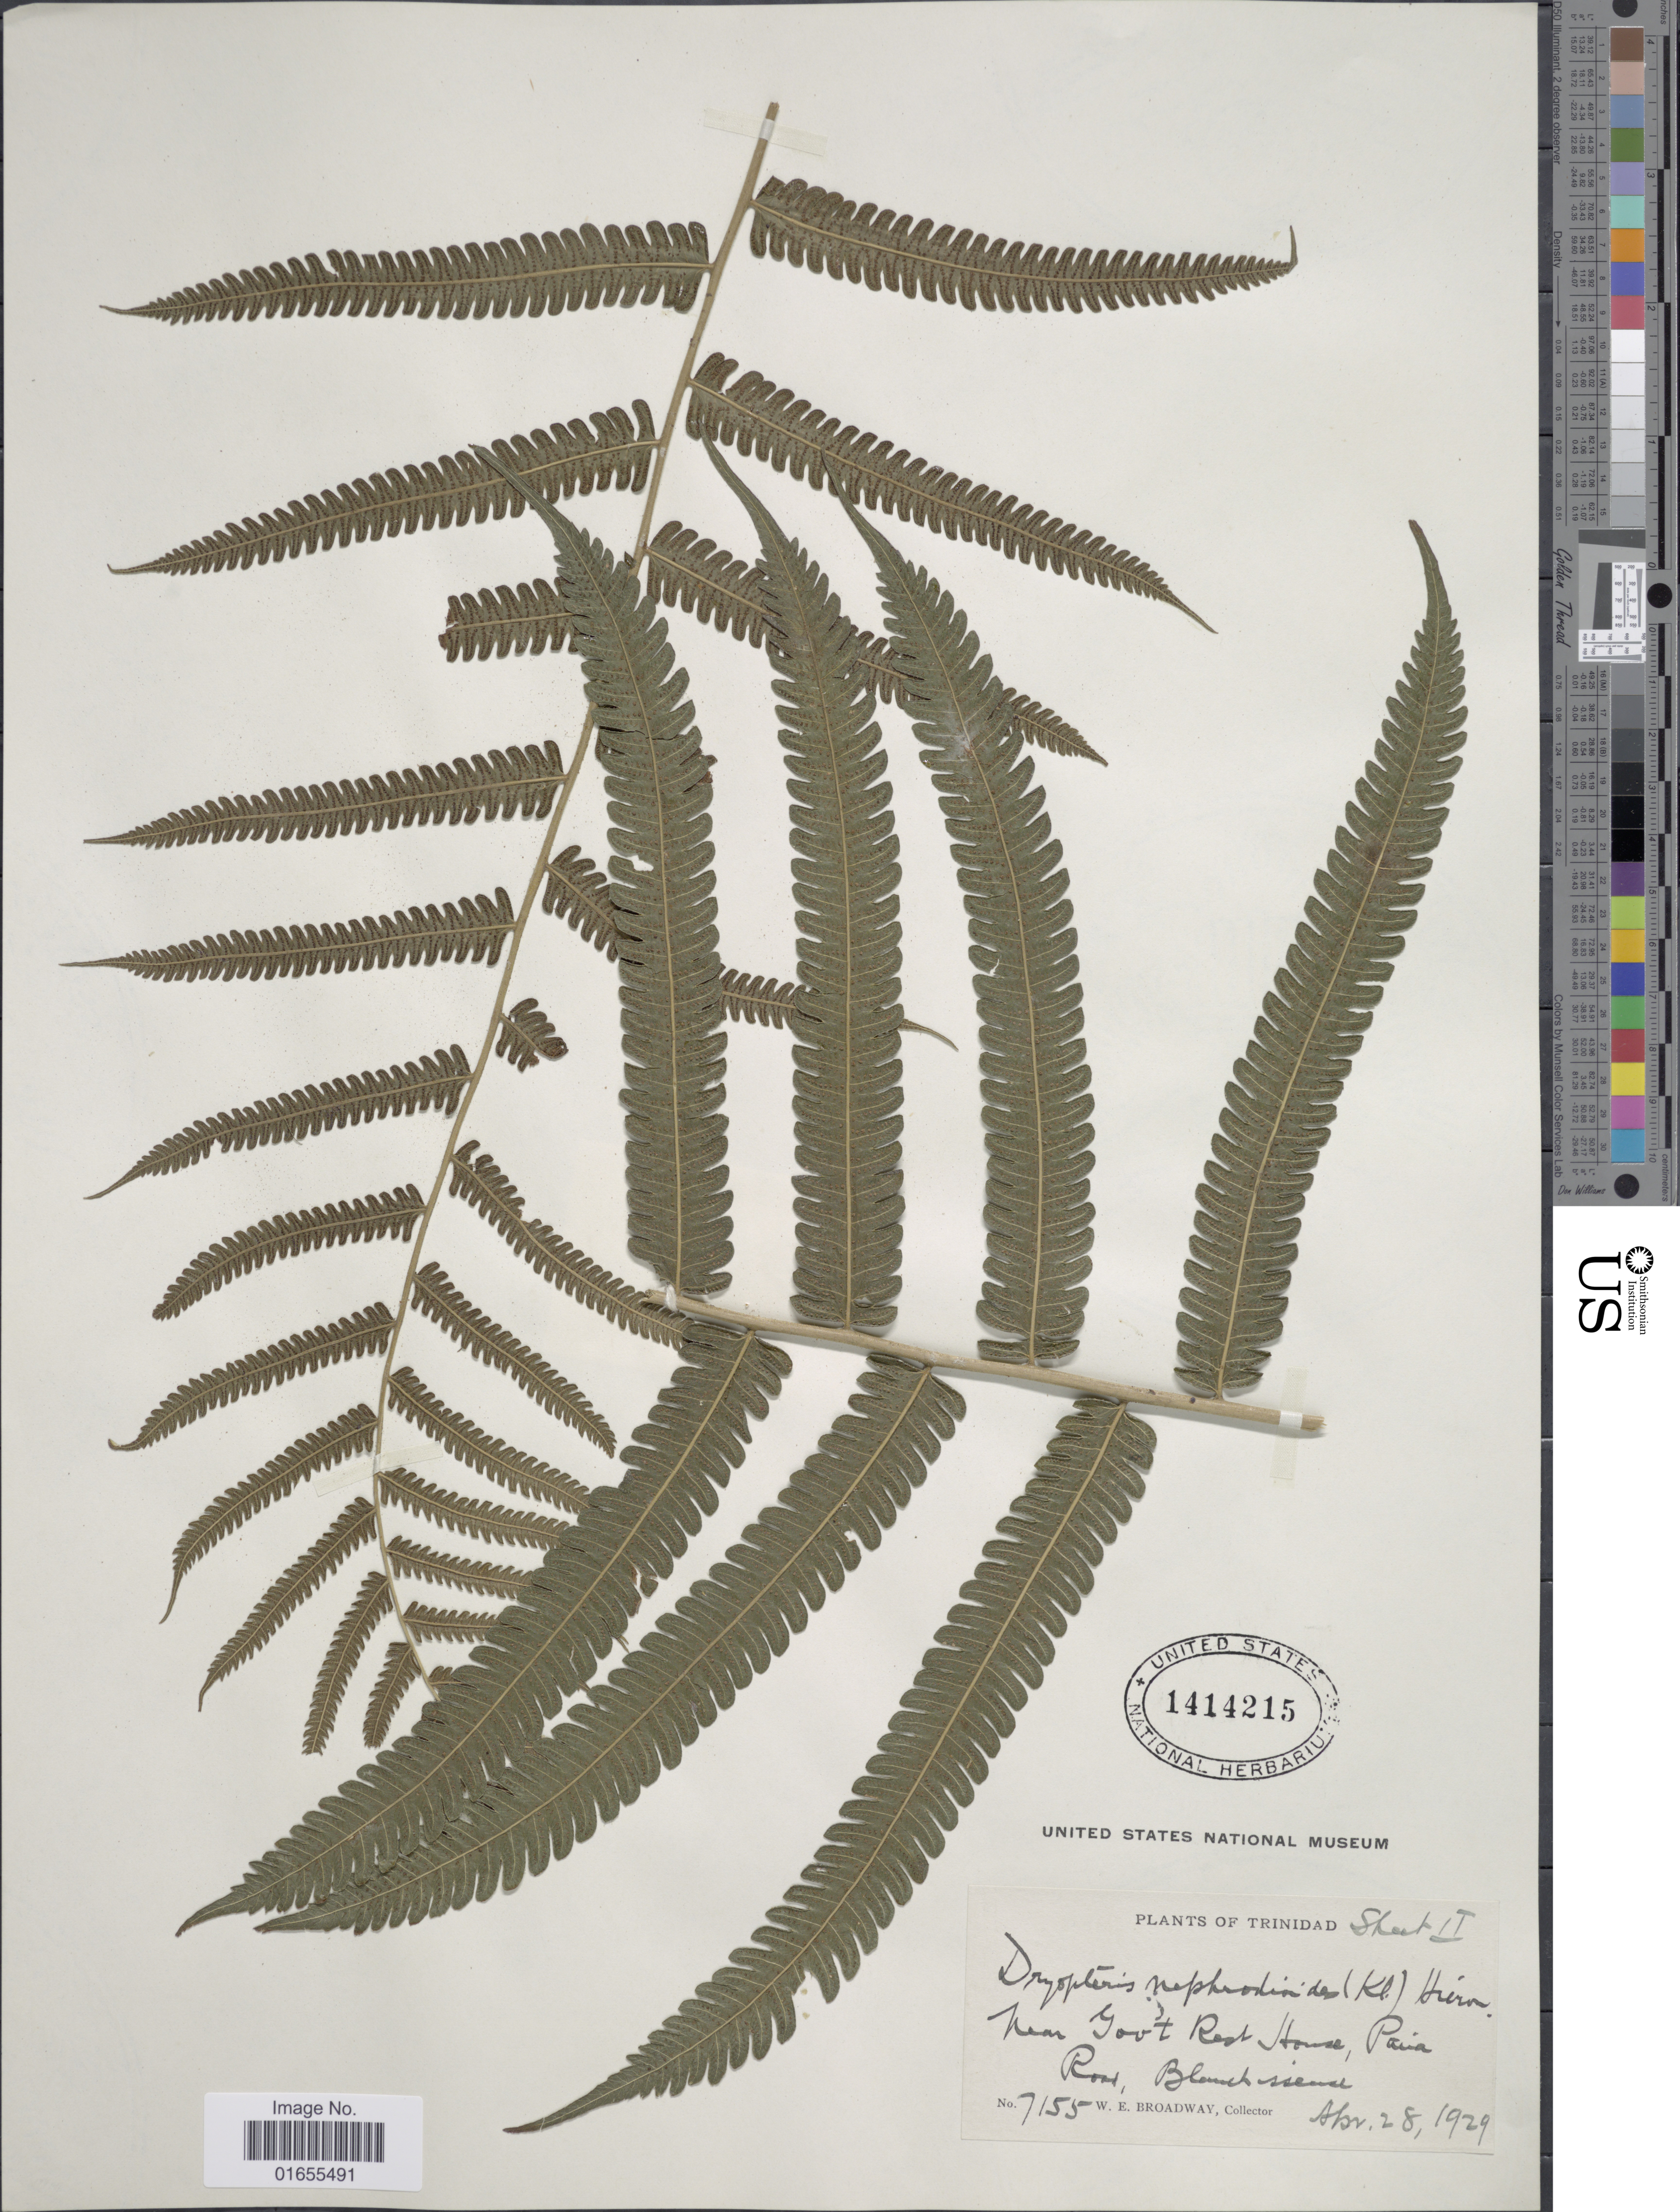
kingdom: Plantae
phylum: Tracheophyta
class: Polypodiopsida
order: Polypodiales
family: Thelypteridaceae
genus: Goniopteris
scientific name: Goniopteris nephrodioides (Klotzsch) comb. nov., ined 2015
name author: (Klotzsch)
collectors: W. E. Broadway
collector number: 7155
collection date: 1929-04-28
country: Trinidad and Tobago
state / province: Trinidad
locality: Near Govt. Rest House, Paria Road, Blanchisseuse.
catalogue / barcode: US 1414215